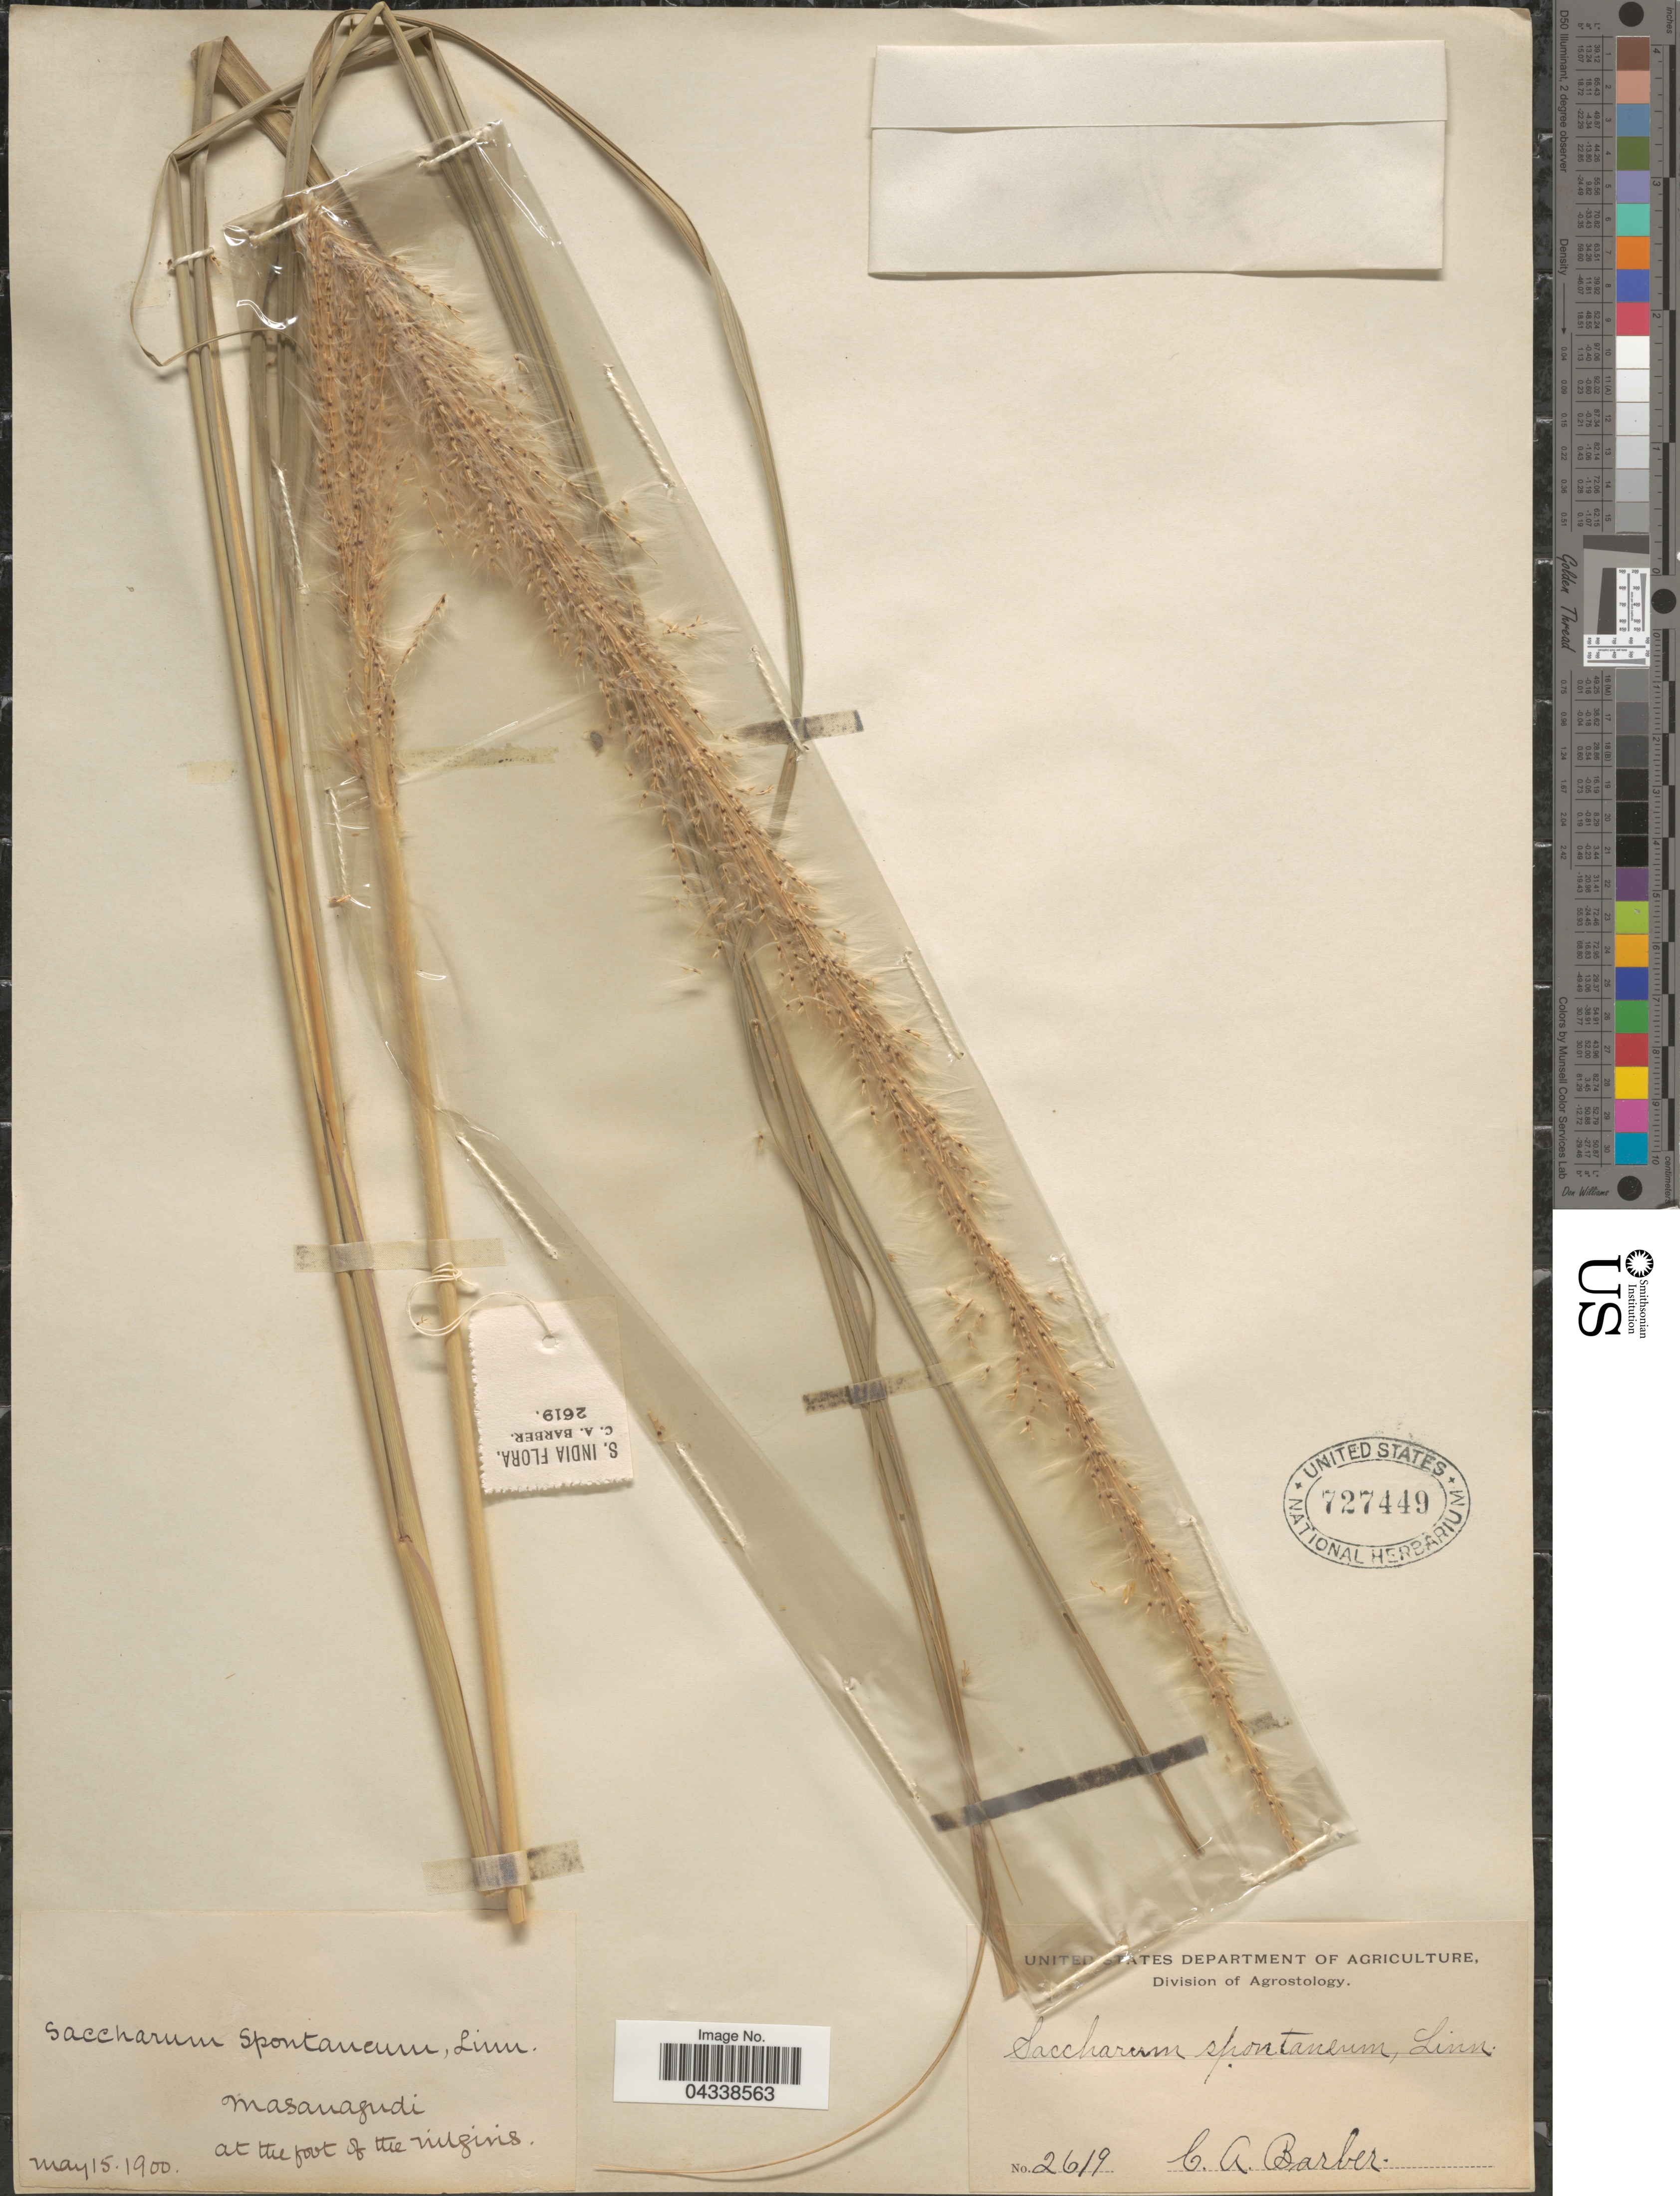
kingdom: Plantae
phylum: Tracheophyta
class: Liliopsida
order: Poales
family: Poaceae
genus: Saccharum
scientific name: Saccharum spontaneum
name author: L.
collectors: C. Barber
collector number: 2619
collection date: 1900-05-15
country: India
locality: S. India. Masanagudi at the foot of the Nilgiris.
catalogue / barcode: US 727449